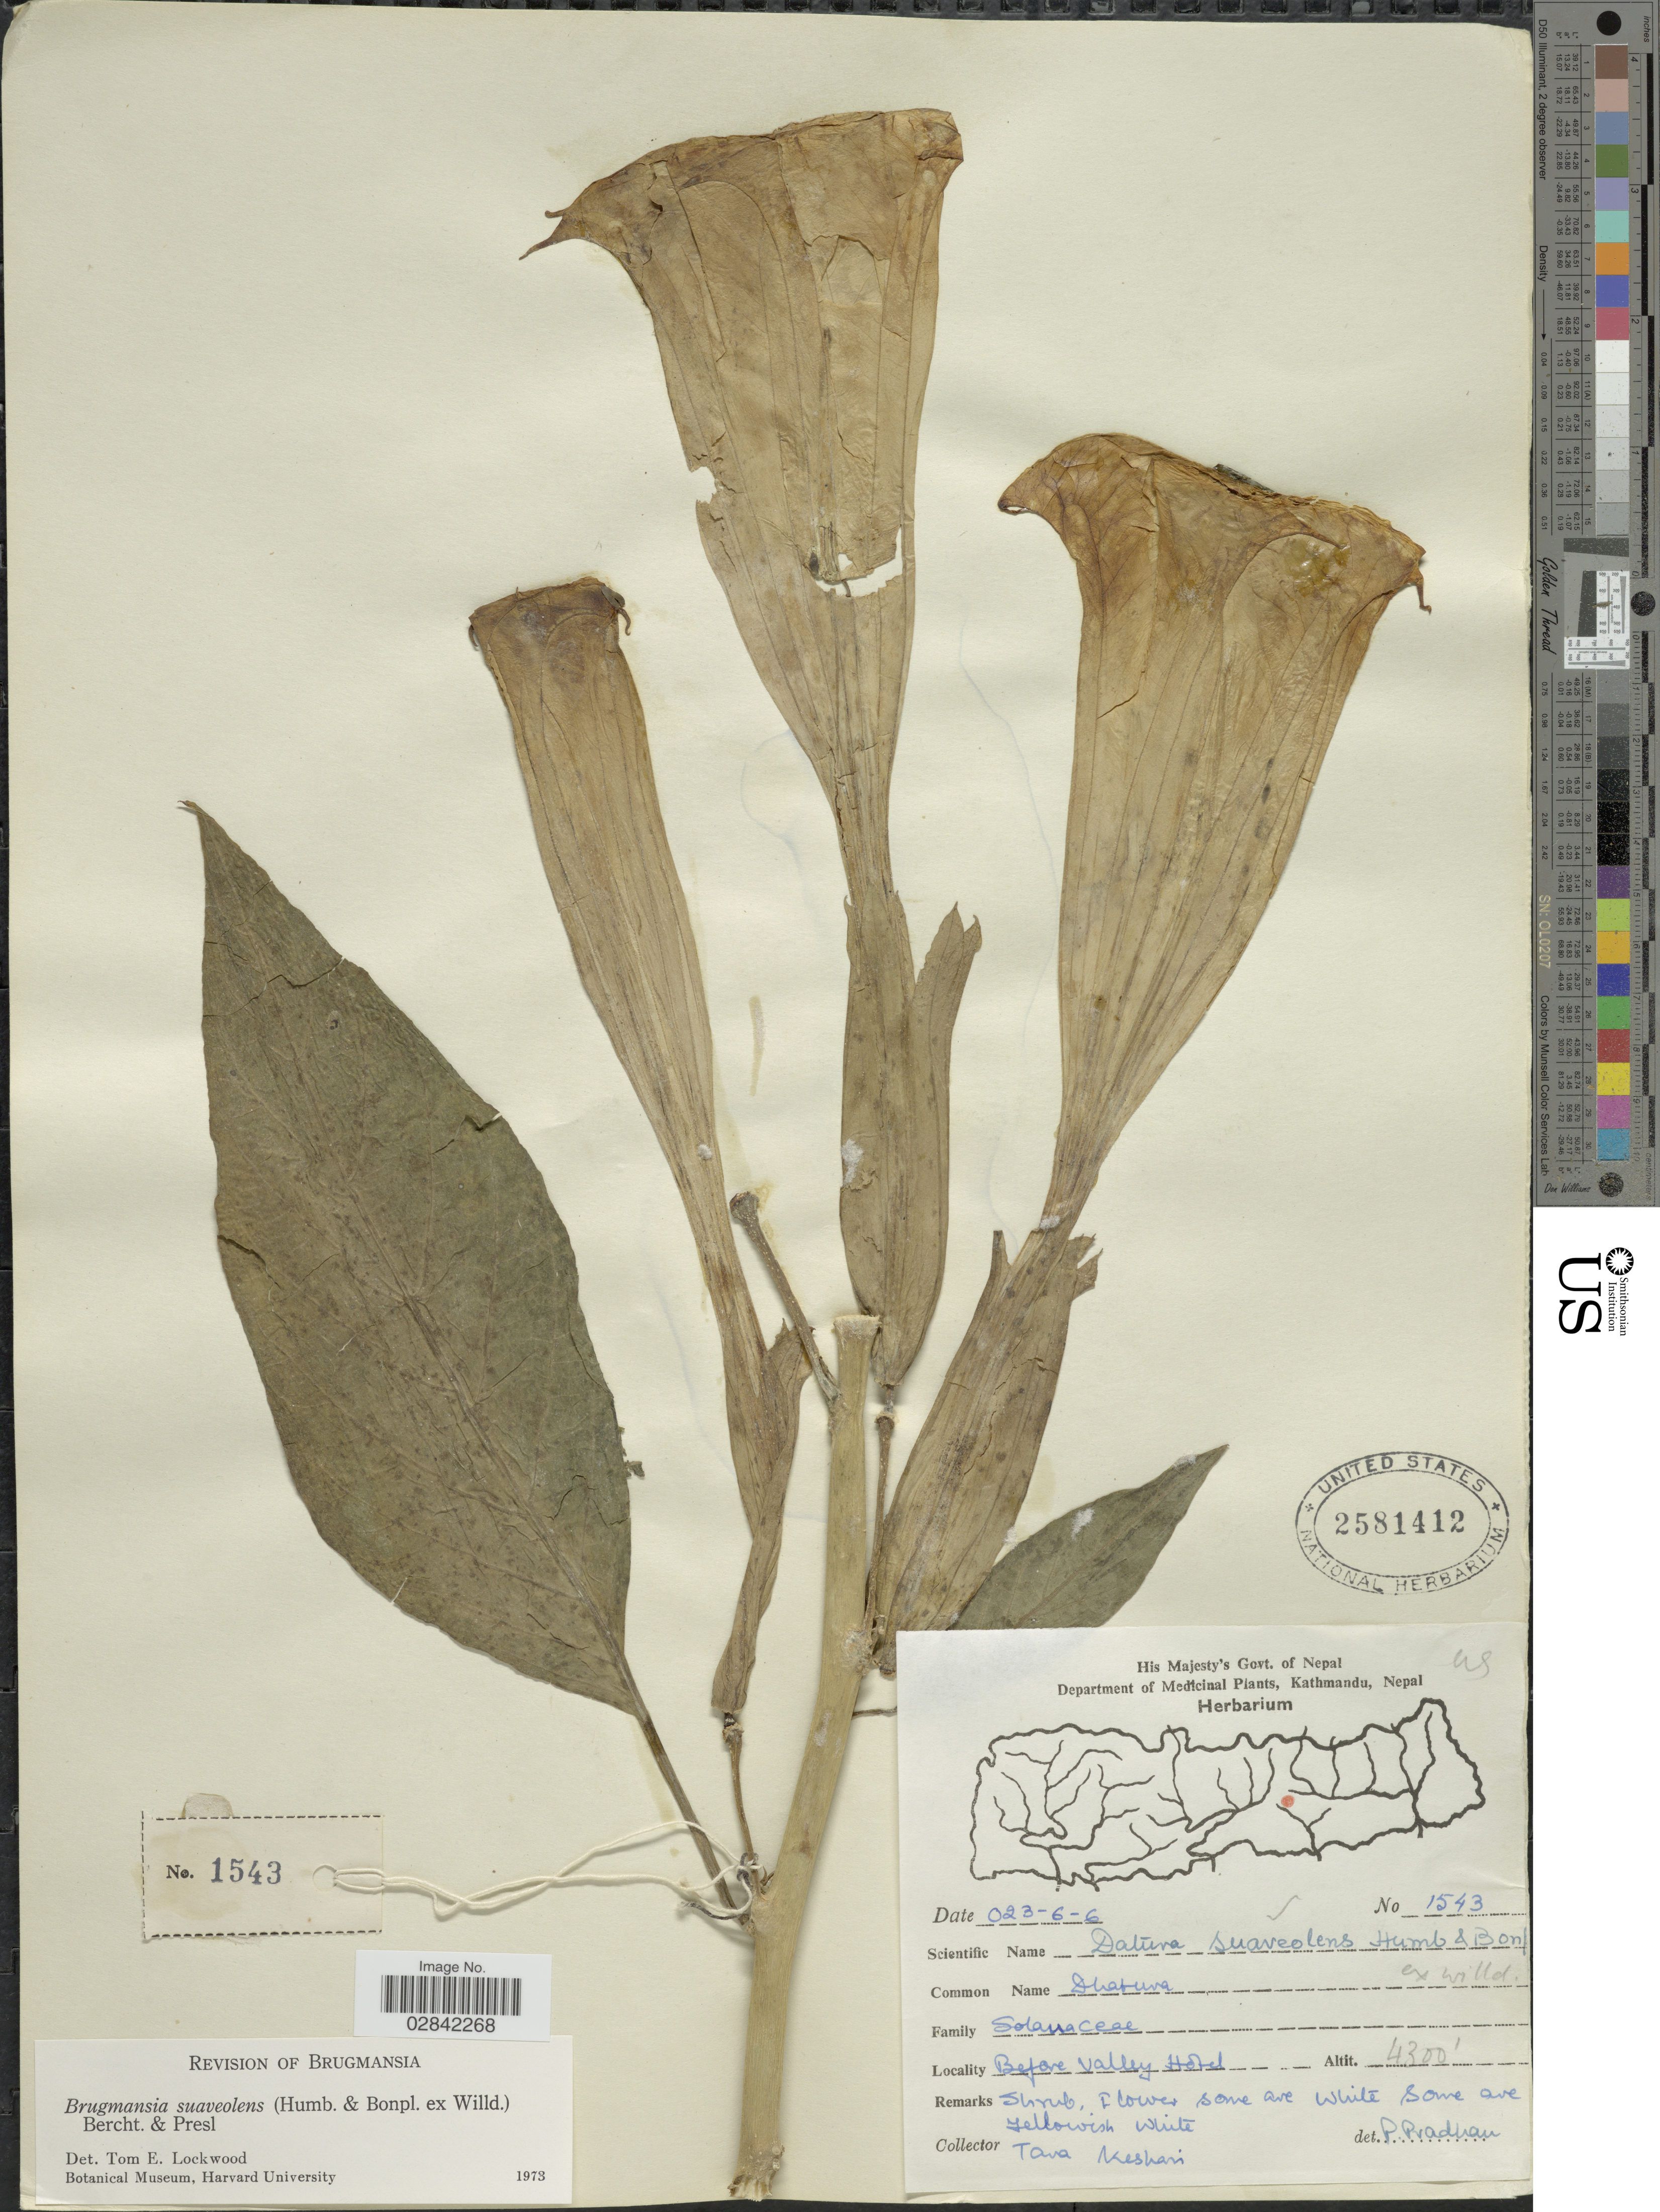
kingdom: Plantae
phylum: Tracheophyta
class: Magnoliopsida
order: Solanales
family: Solanaceae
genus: Brugmansia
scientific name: Brugmansia suaveolens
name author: (Humb. & Bonpl. ex Willd.) Brecht. & J. Presl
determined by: Lockwood, T. E.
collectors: T. Keshari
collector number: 1543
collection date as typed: Transcribed d/m/y: 6/6/23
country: Nepal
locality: Before Valley Hotel.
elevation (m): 1311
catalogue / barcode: US 2581412